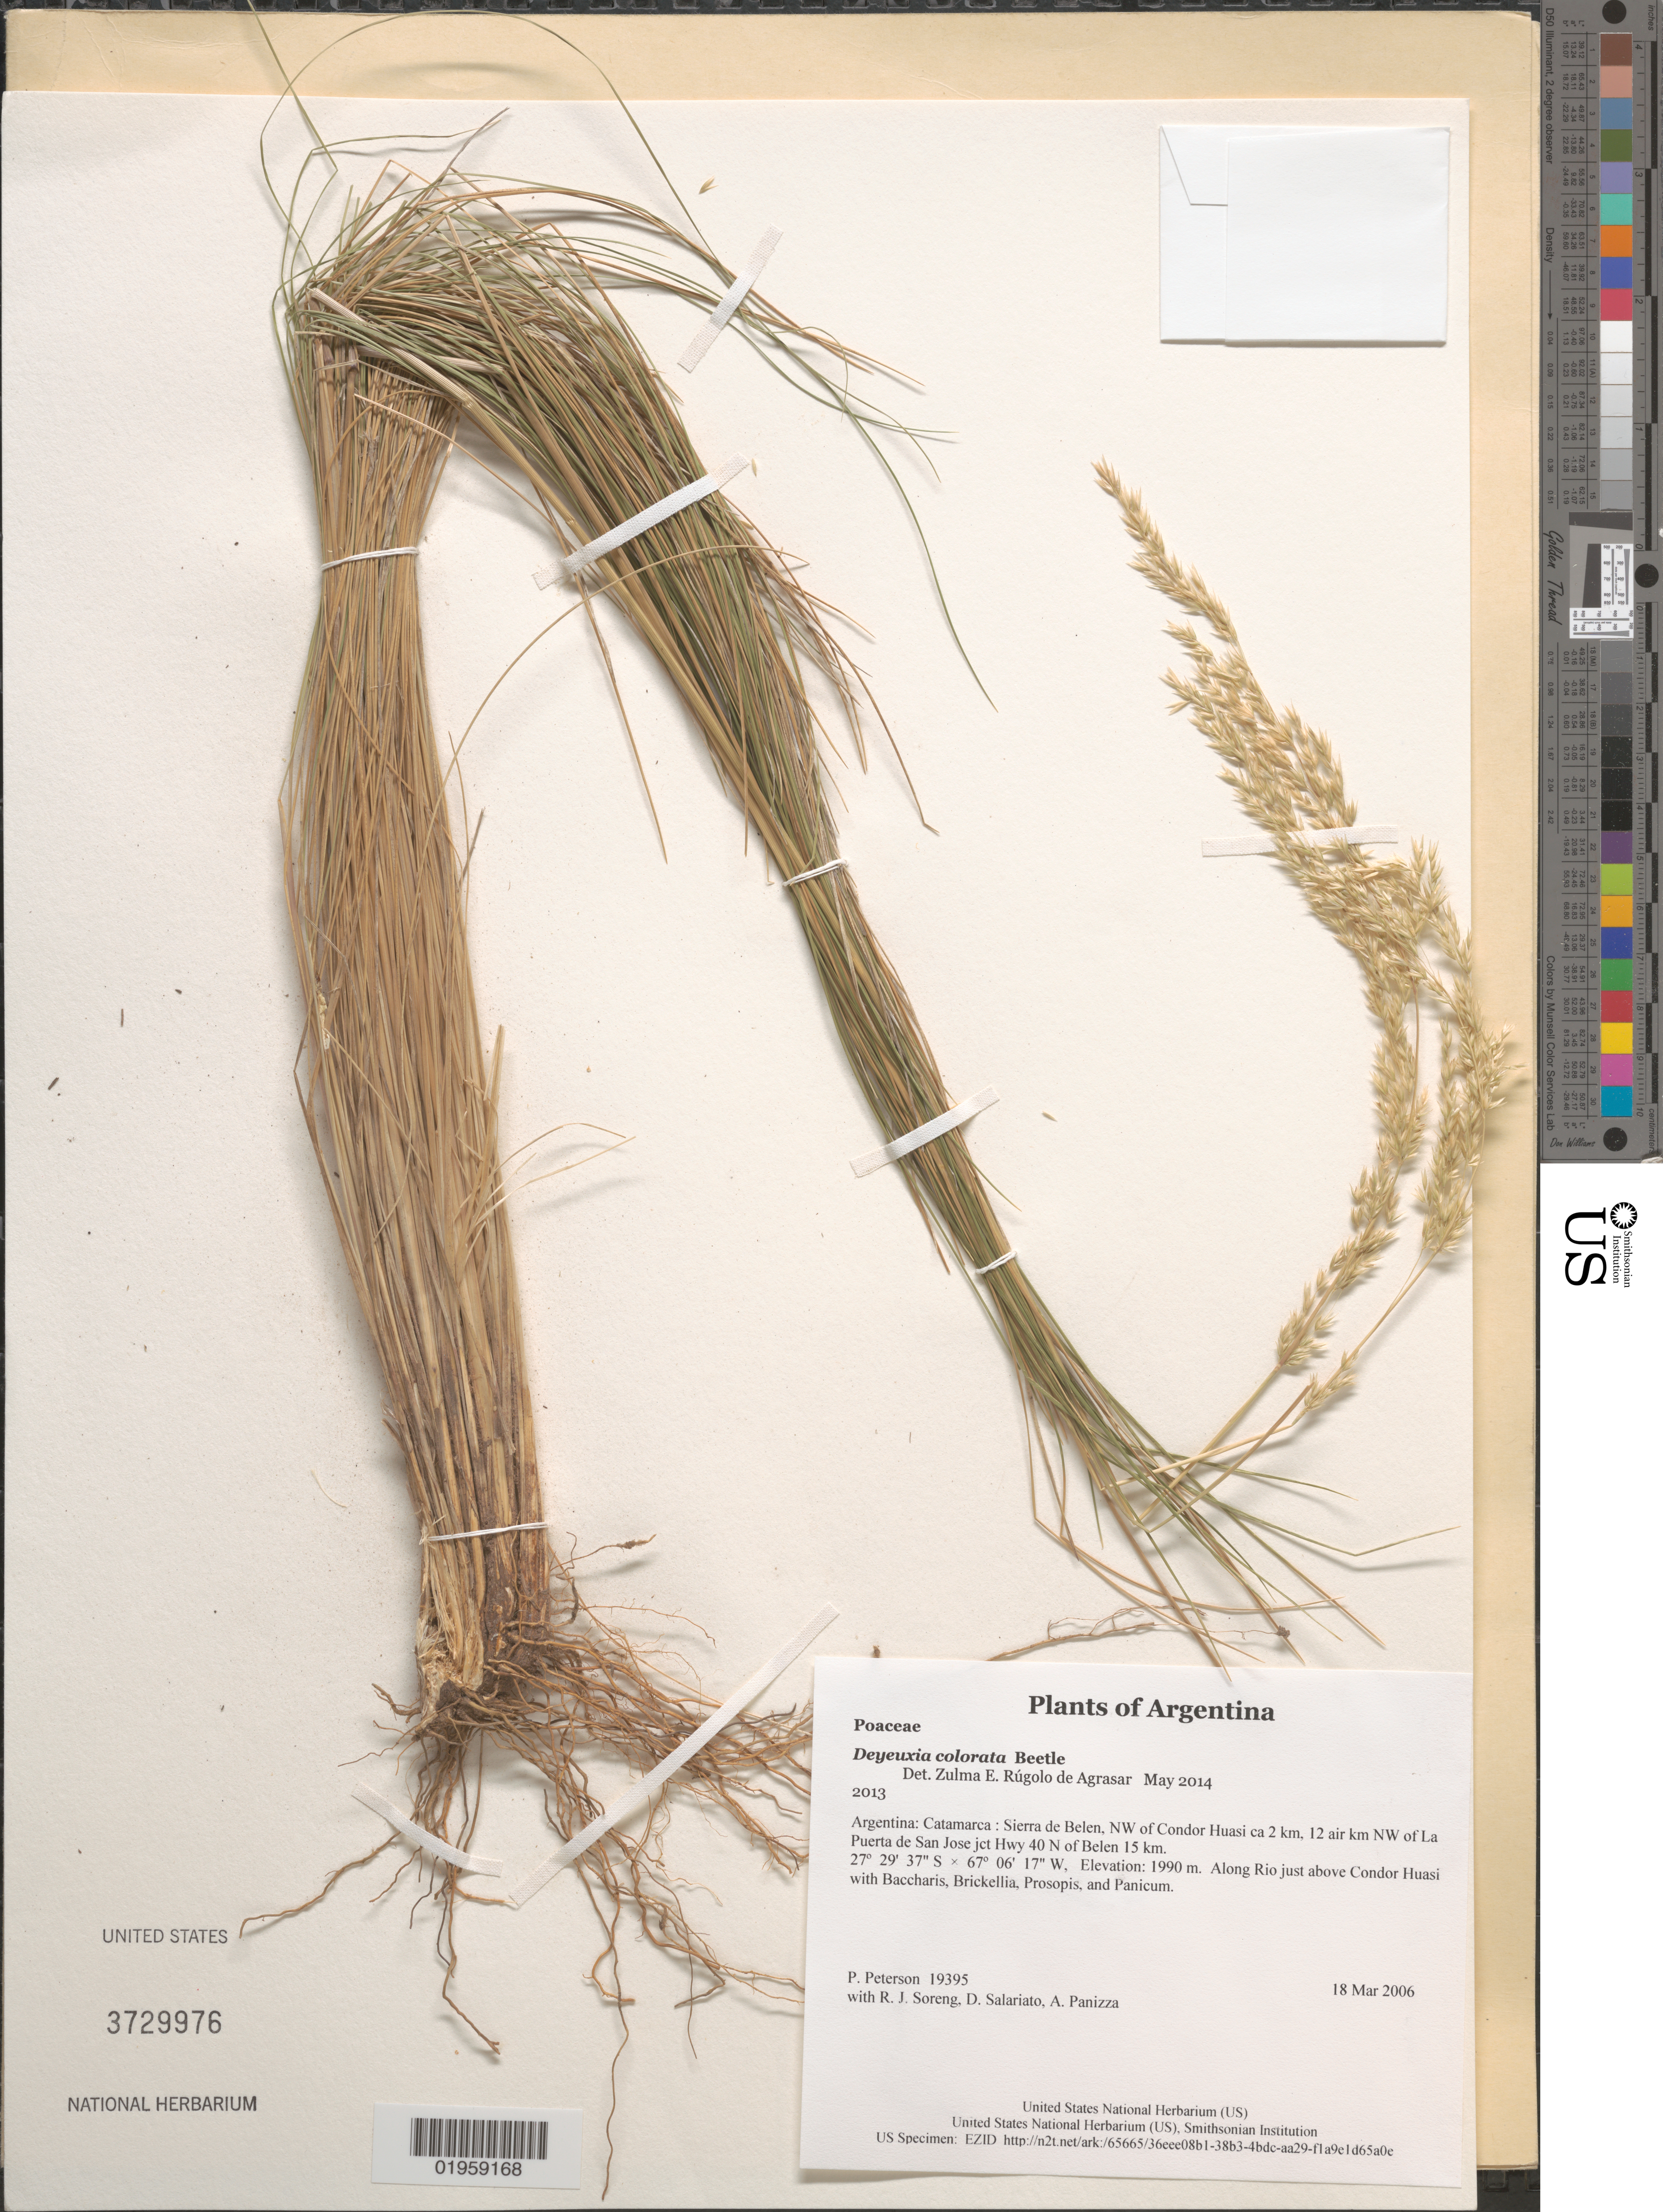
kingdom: Plantae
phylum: Tracheophyta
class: Liliopsida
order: Poales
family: Poaceae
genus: Deyeuxia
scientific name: Deyeuxia colorata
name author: Beetle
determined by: Rúgolo de Agrasar, Z. E.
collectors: P. M. Peterson, R. J. Soreng, D. Salariato & A. Panizza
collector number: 19395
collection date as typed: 18 Mar 2006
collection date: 2006-03-18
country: Argentina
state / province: Catamarca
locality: Sierra de Belen, NW of Condor Huasi ca 2 km, 12 air km NW of La Puerta de San Jose jct Hwy 40 N of Belen 15 km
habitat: Along Rio just above Condor Huasi with Baccharis, Brickellia, Prosopis, and Panicum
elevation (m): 1990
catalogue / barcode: US 3729976